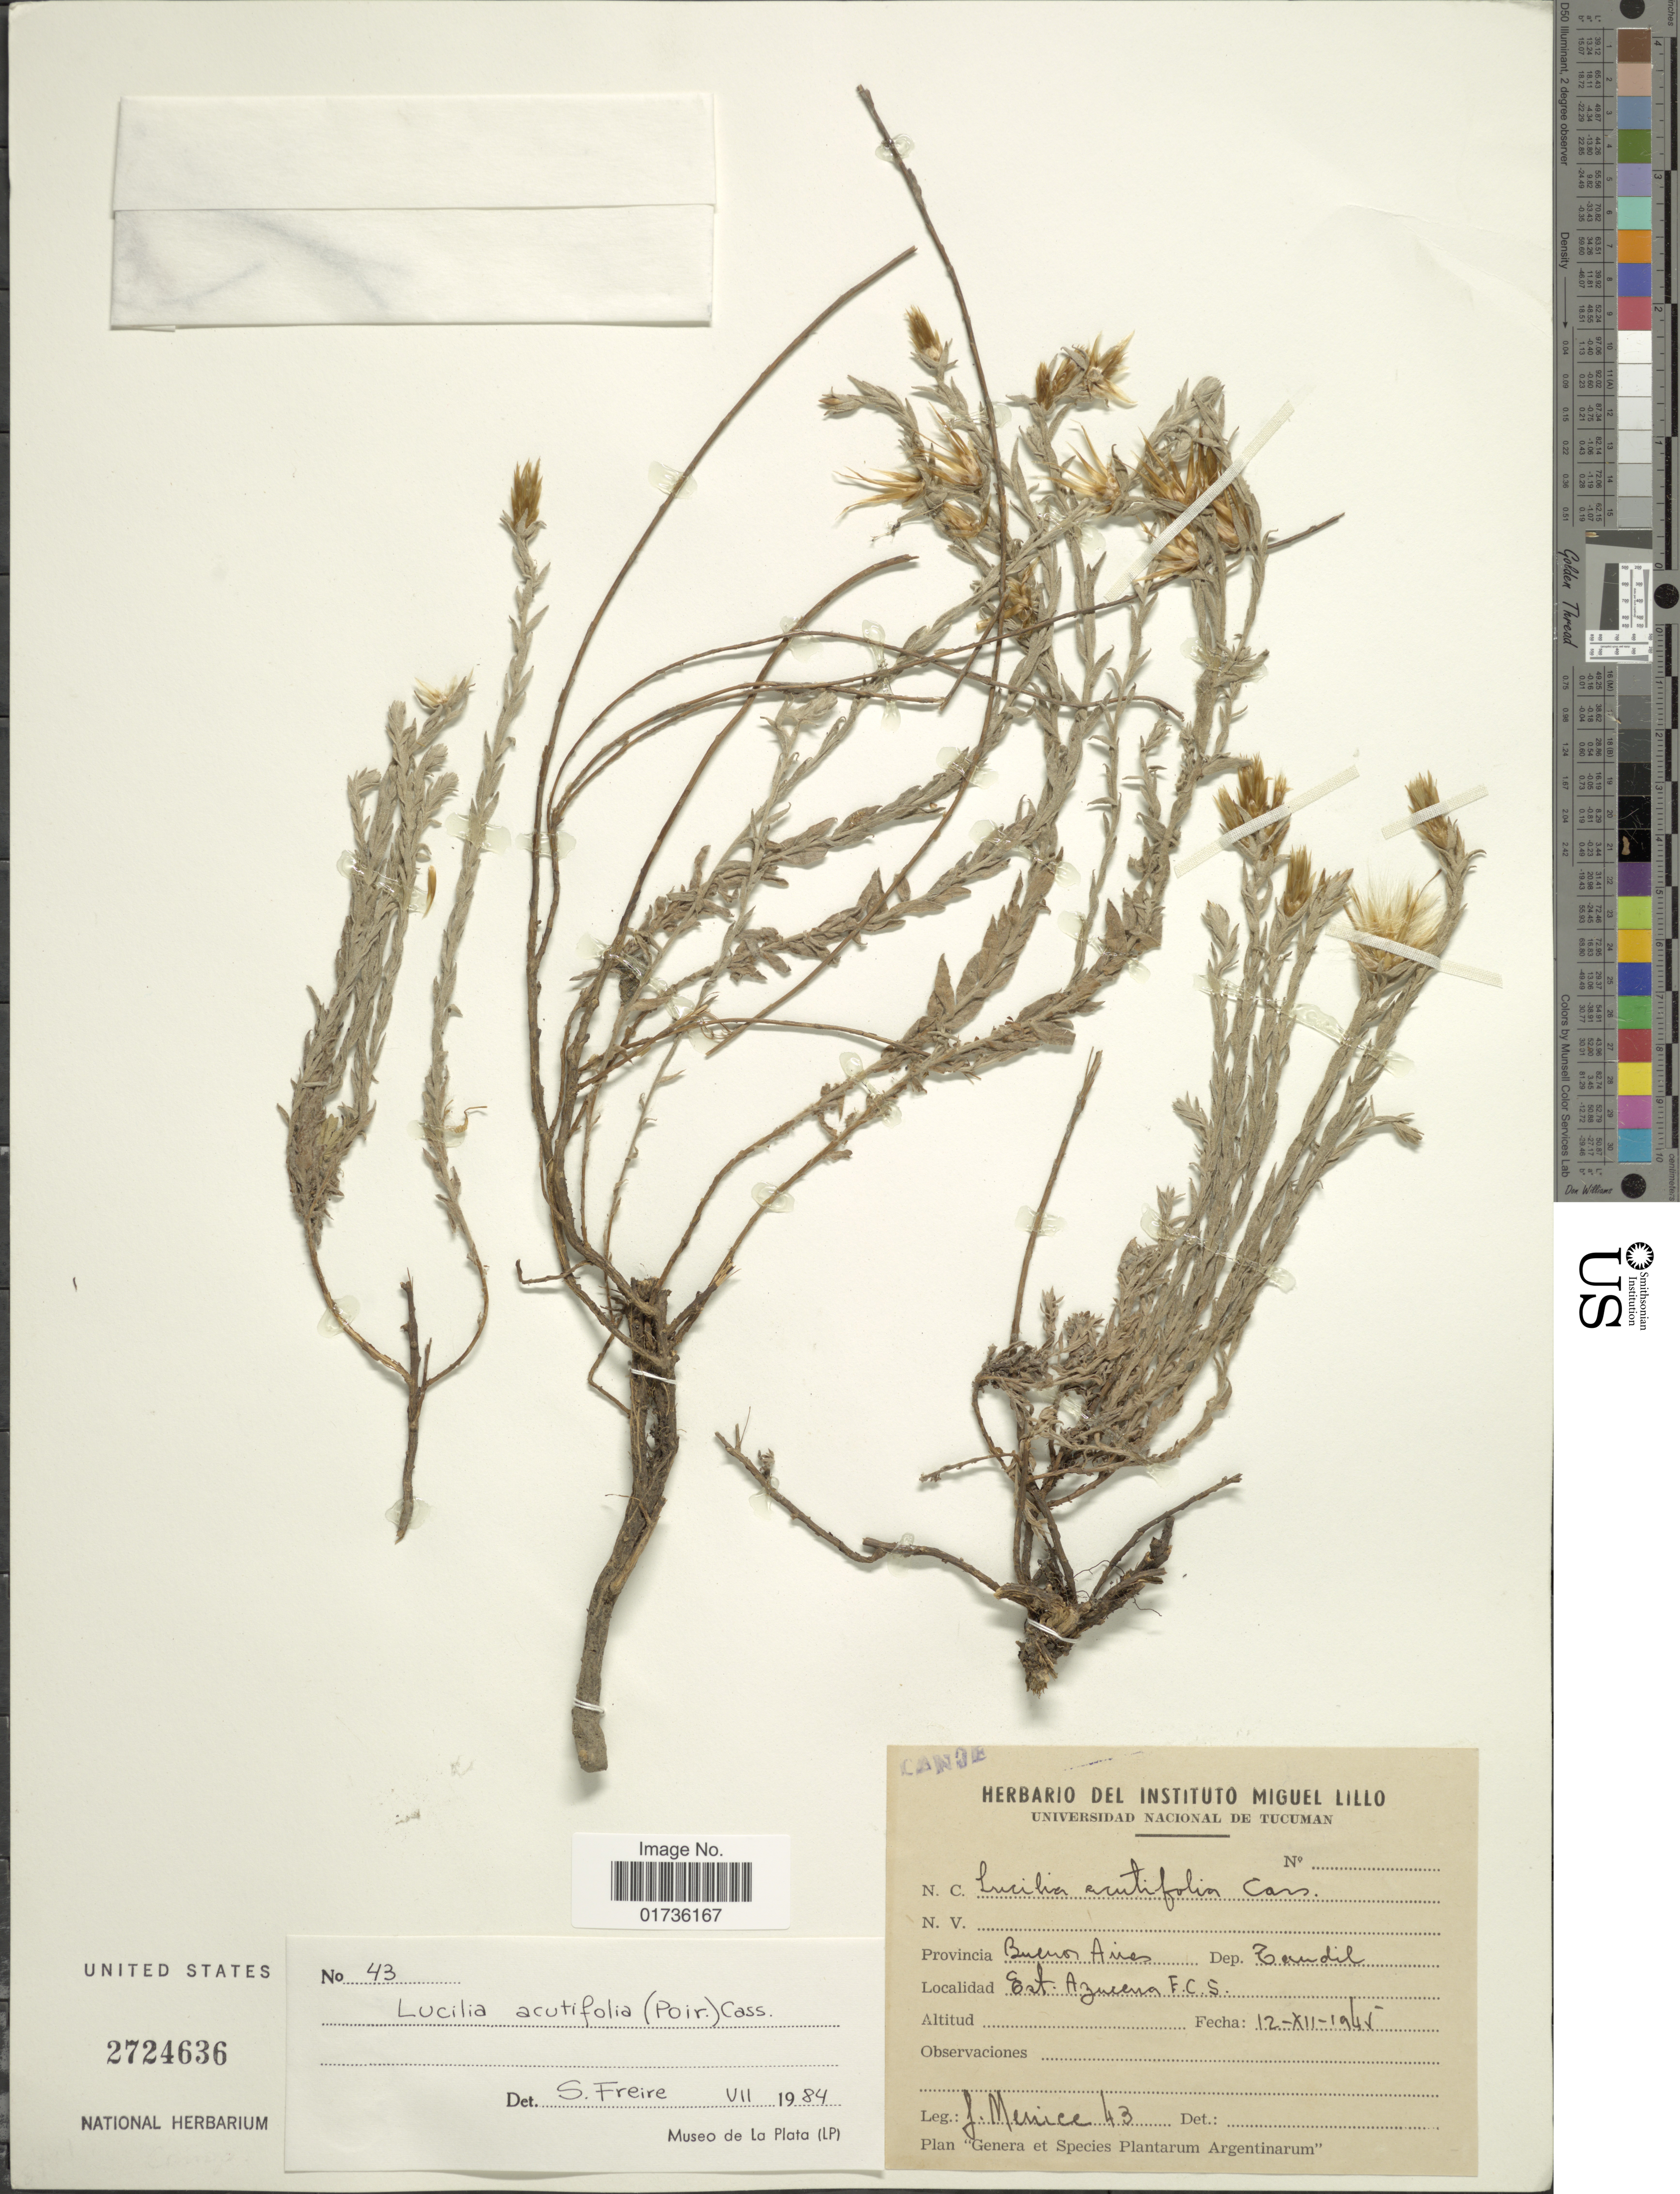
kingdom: Plantae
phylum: Tracheophyta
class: Magnoliopsida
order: Asterales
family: Asteraceae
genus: Lucilia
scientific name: Lucilia acutifolia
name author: (Poir.) Cass.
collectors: J. Menice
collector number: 43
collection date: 1945-12-12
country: Argentina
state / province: Buenos Aires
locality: Dep. Zandil, Est Azuera F.C.S.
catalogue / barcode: US 2724636